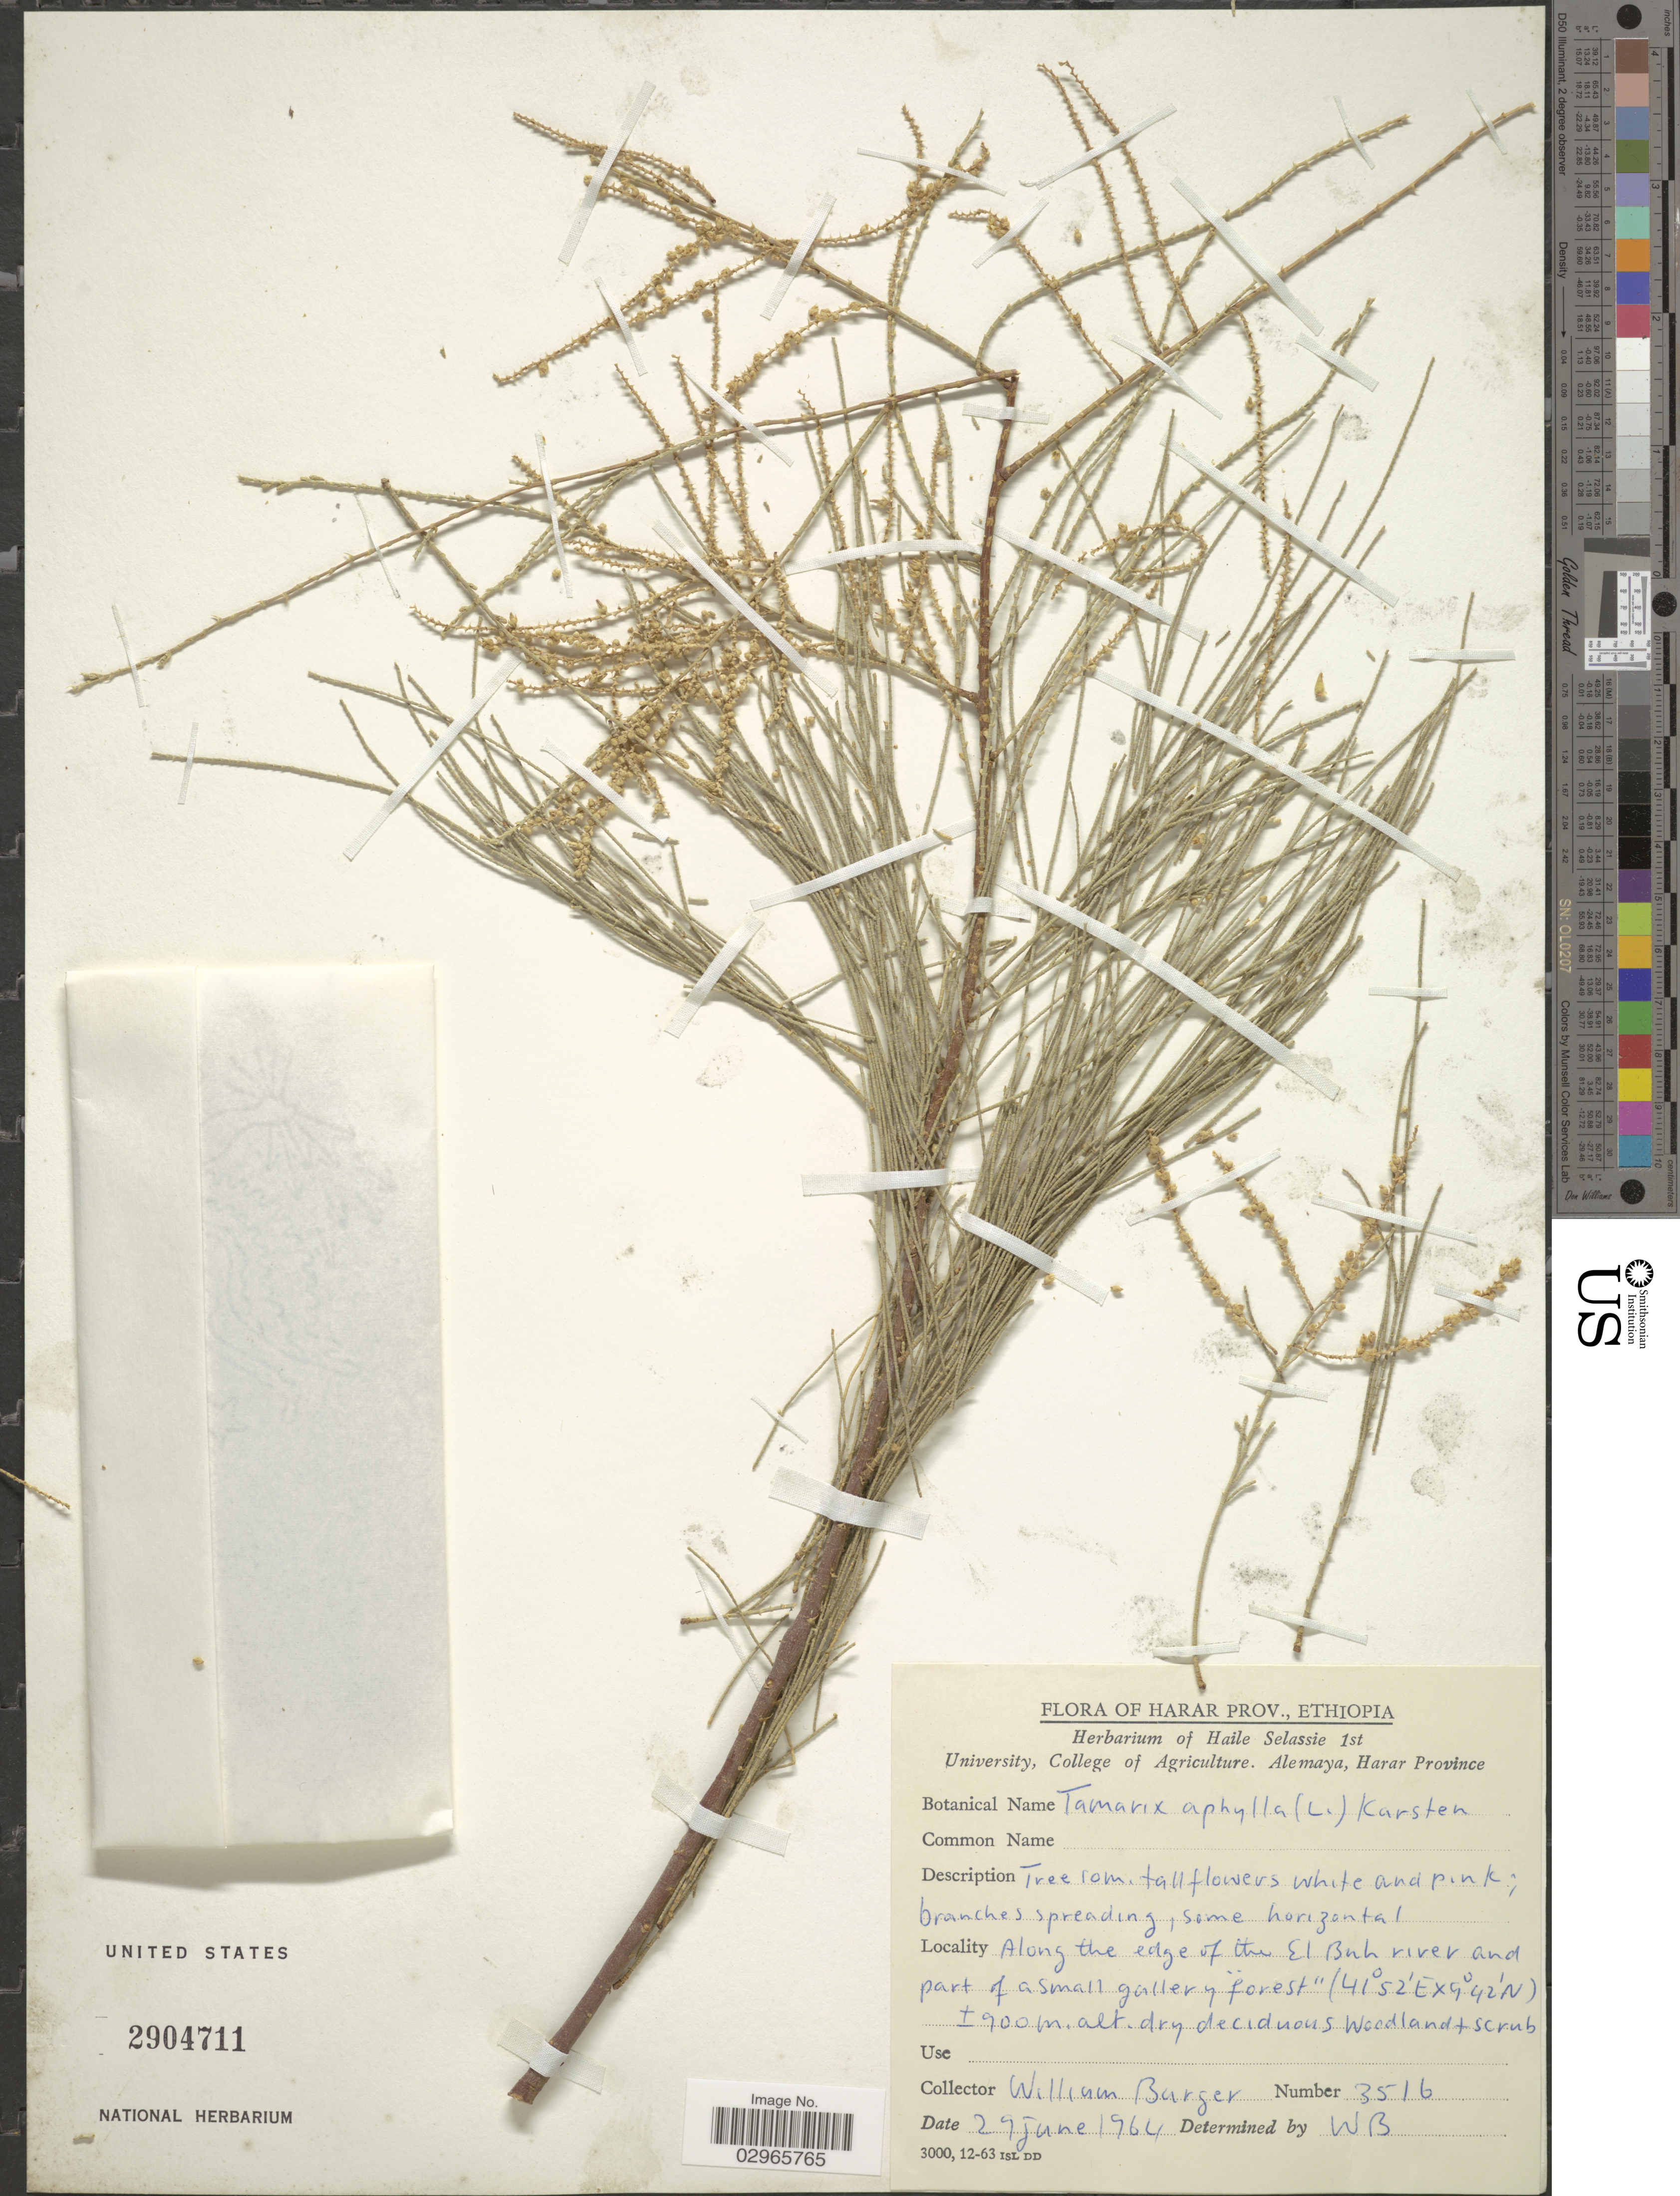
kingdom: Plantae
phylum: Tracheophyta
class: Magnoliopsida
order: Caryophyllales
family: Tamaricaceae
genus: Tamarix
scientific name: Tamarix aphylla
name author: (L.) H. Karst.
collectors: W. Burger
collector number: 3516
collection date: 1964-06-29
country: Ethiopia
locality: Harar Prov. Along the edge of the El Buh [interpreted] river and part of a small gallery forest.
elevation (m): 900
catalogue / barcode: US 2904711